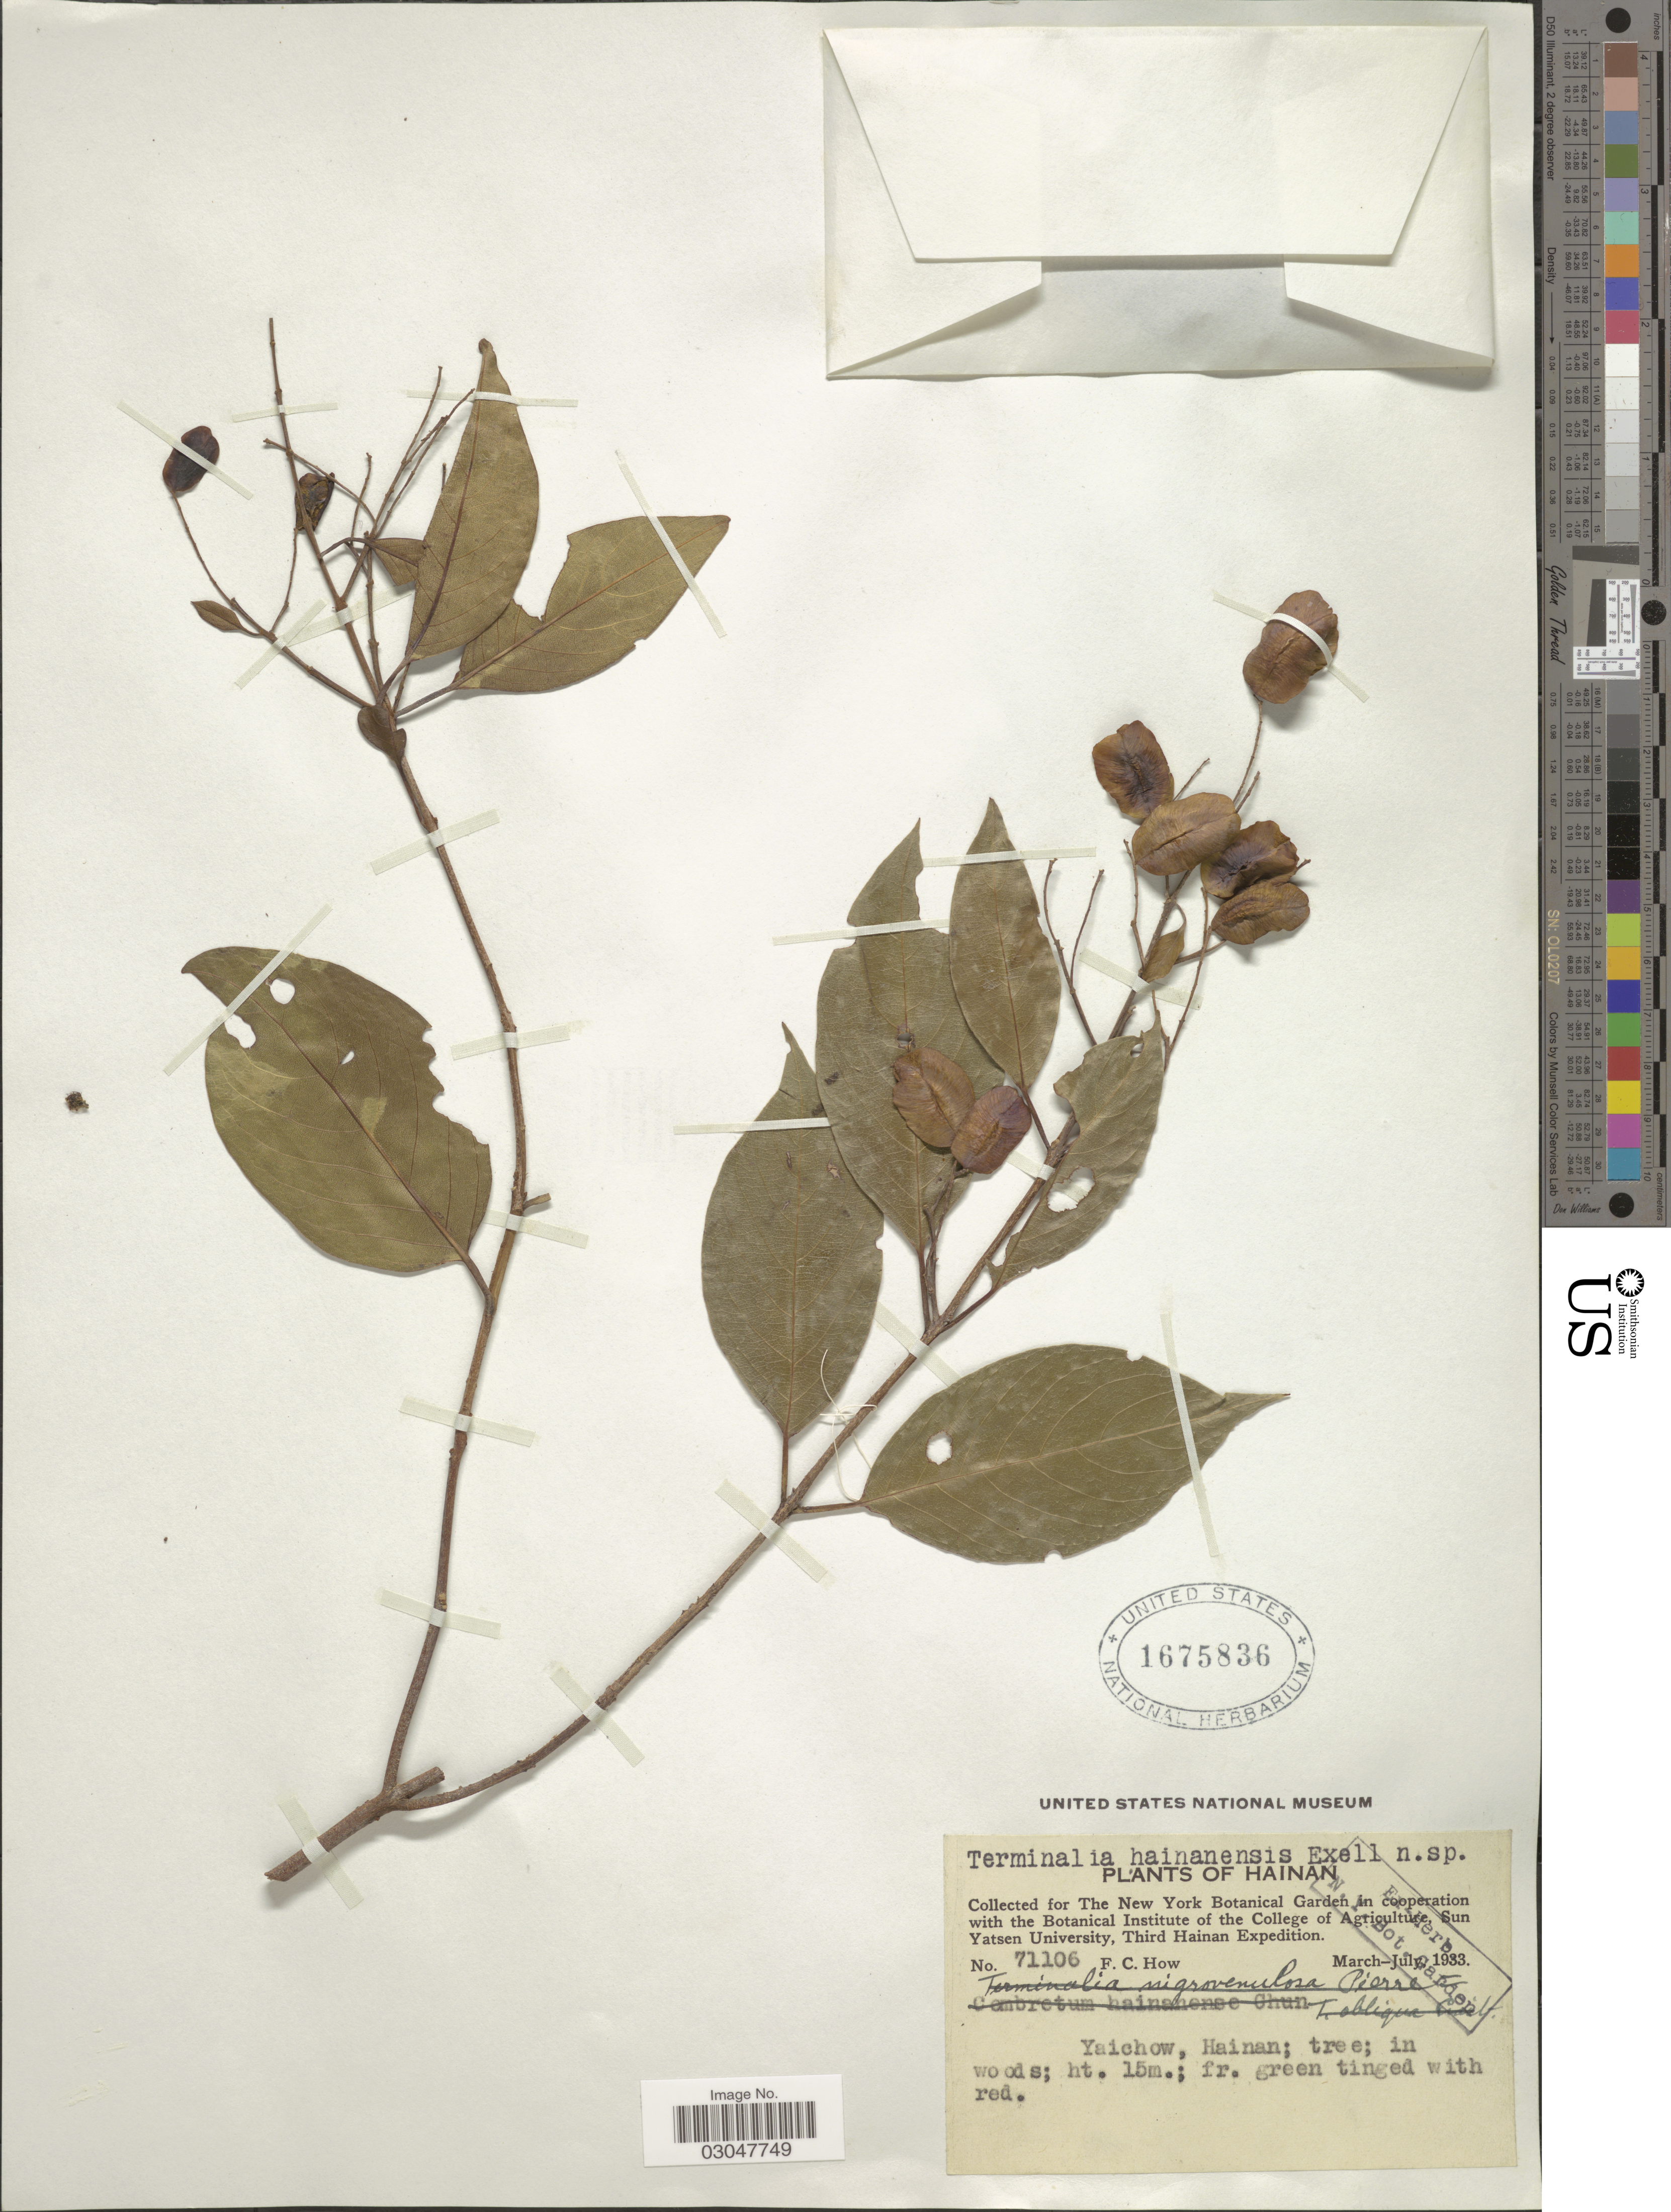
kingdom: Plantae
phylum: Tracheophyta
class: Magnoliopsida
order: Myrtales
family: Combretaceae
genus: Terminalia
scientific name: Terminalia hainanensis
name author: Exell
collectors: F. C. How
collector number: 71106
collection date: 1933-03/1933-07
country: China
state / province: Hainan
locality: Yaichow.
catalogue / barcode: US 1675836